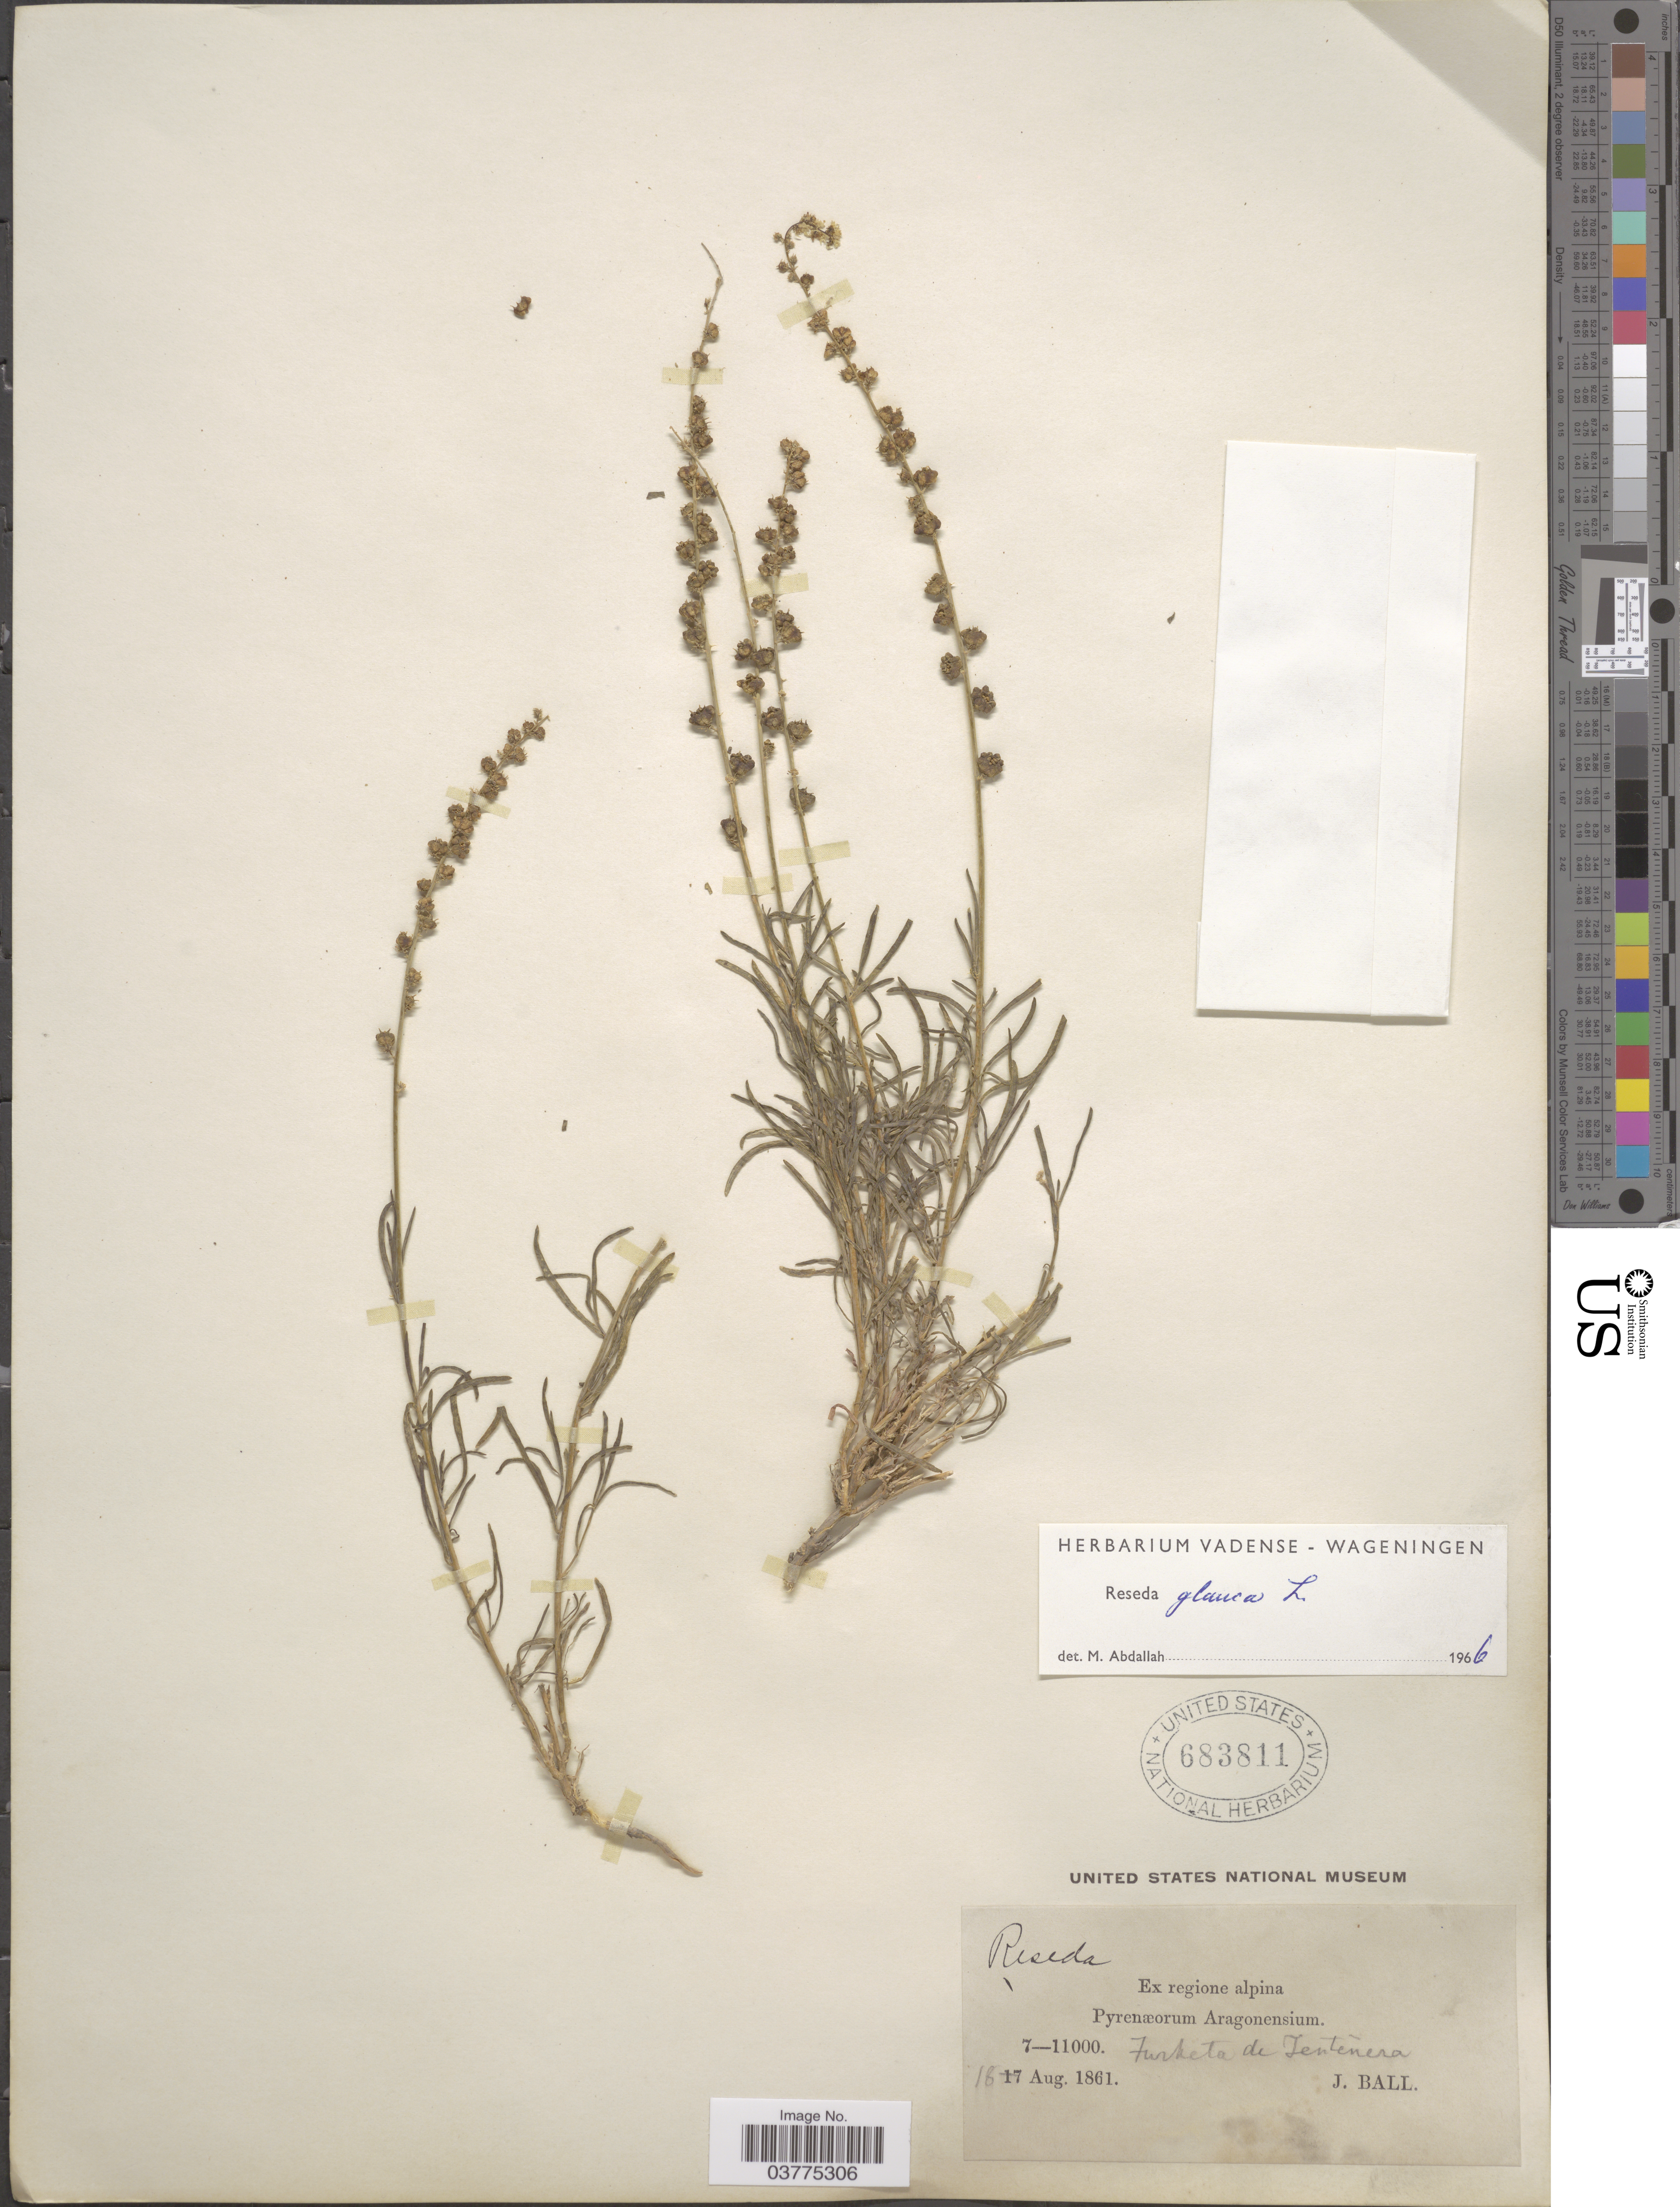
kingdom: Plantae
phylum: Tracheophyta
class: Magnoliopsida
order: Brassicales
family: Resedaceae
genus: Reseda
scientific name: Reseda glauca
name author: L.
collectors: J. Ball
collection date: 1861-08-16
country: Spain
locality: Ex regione alpina Pyrenæorum Aragonensium. Furketa* de Tenteñera*.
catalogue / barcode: US 683811